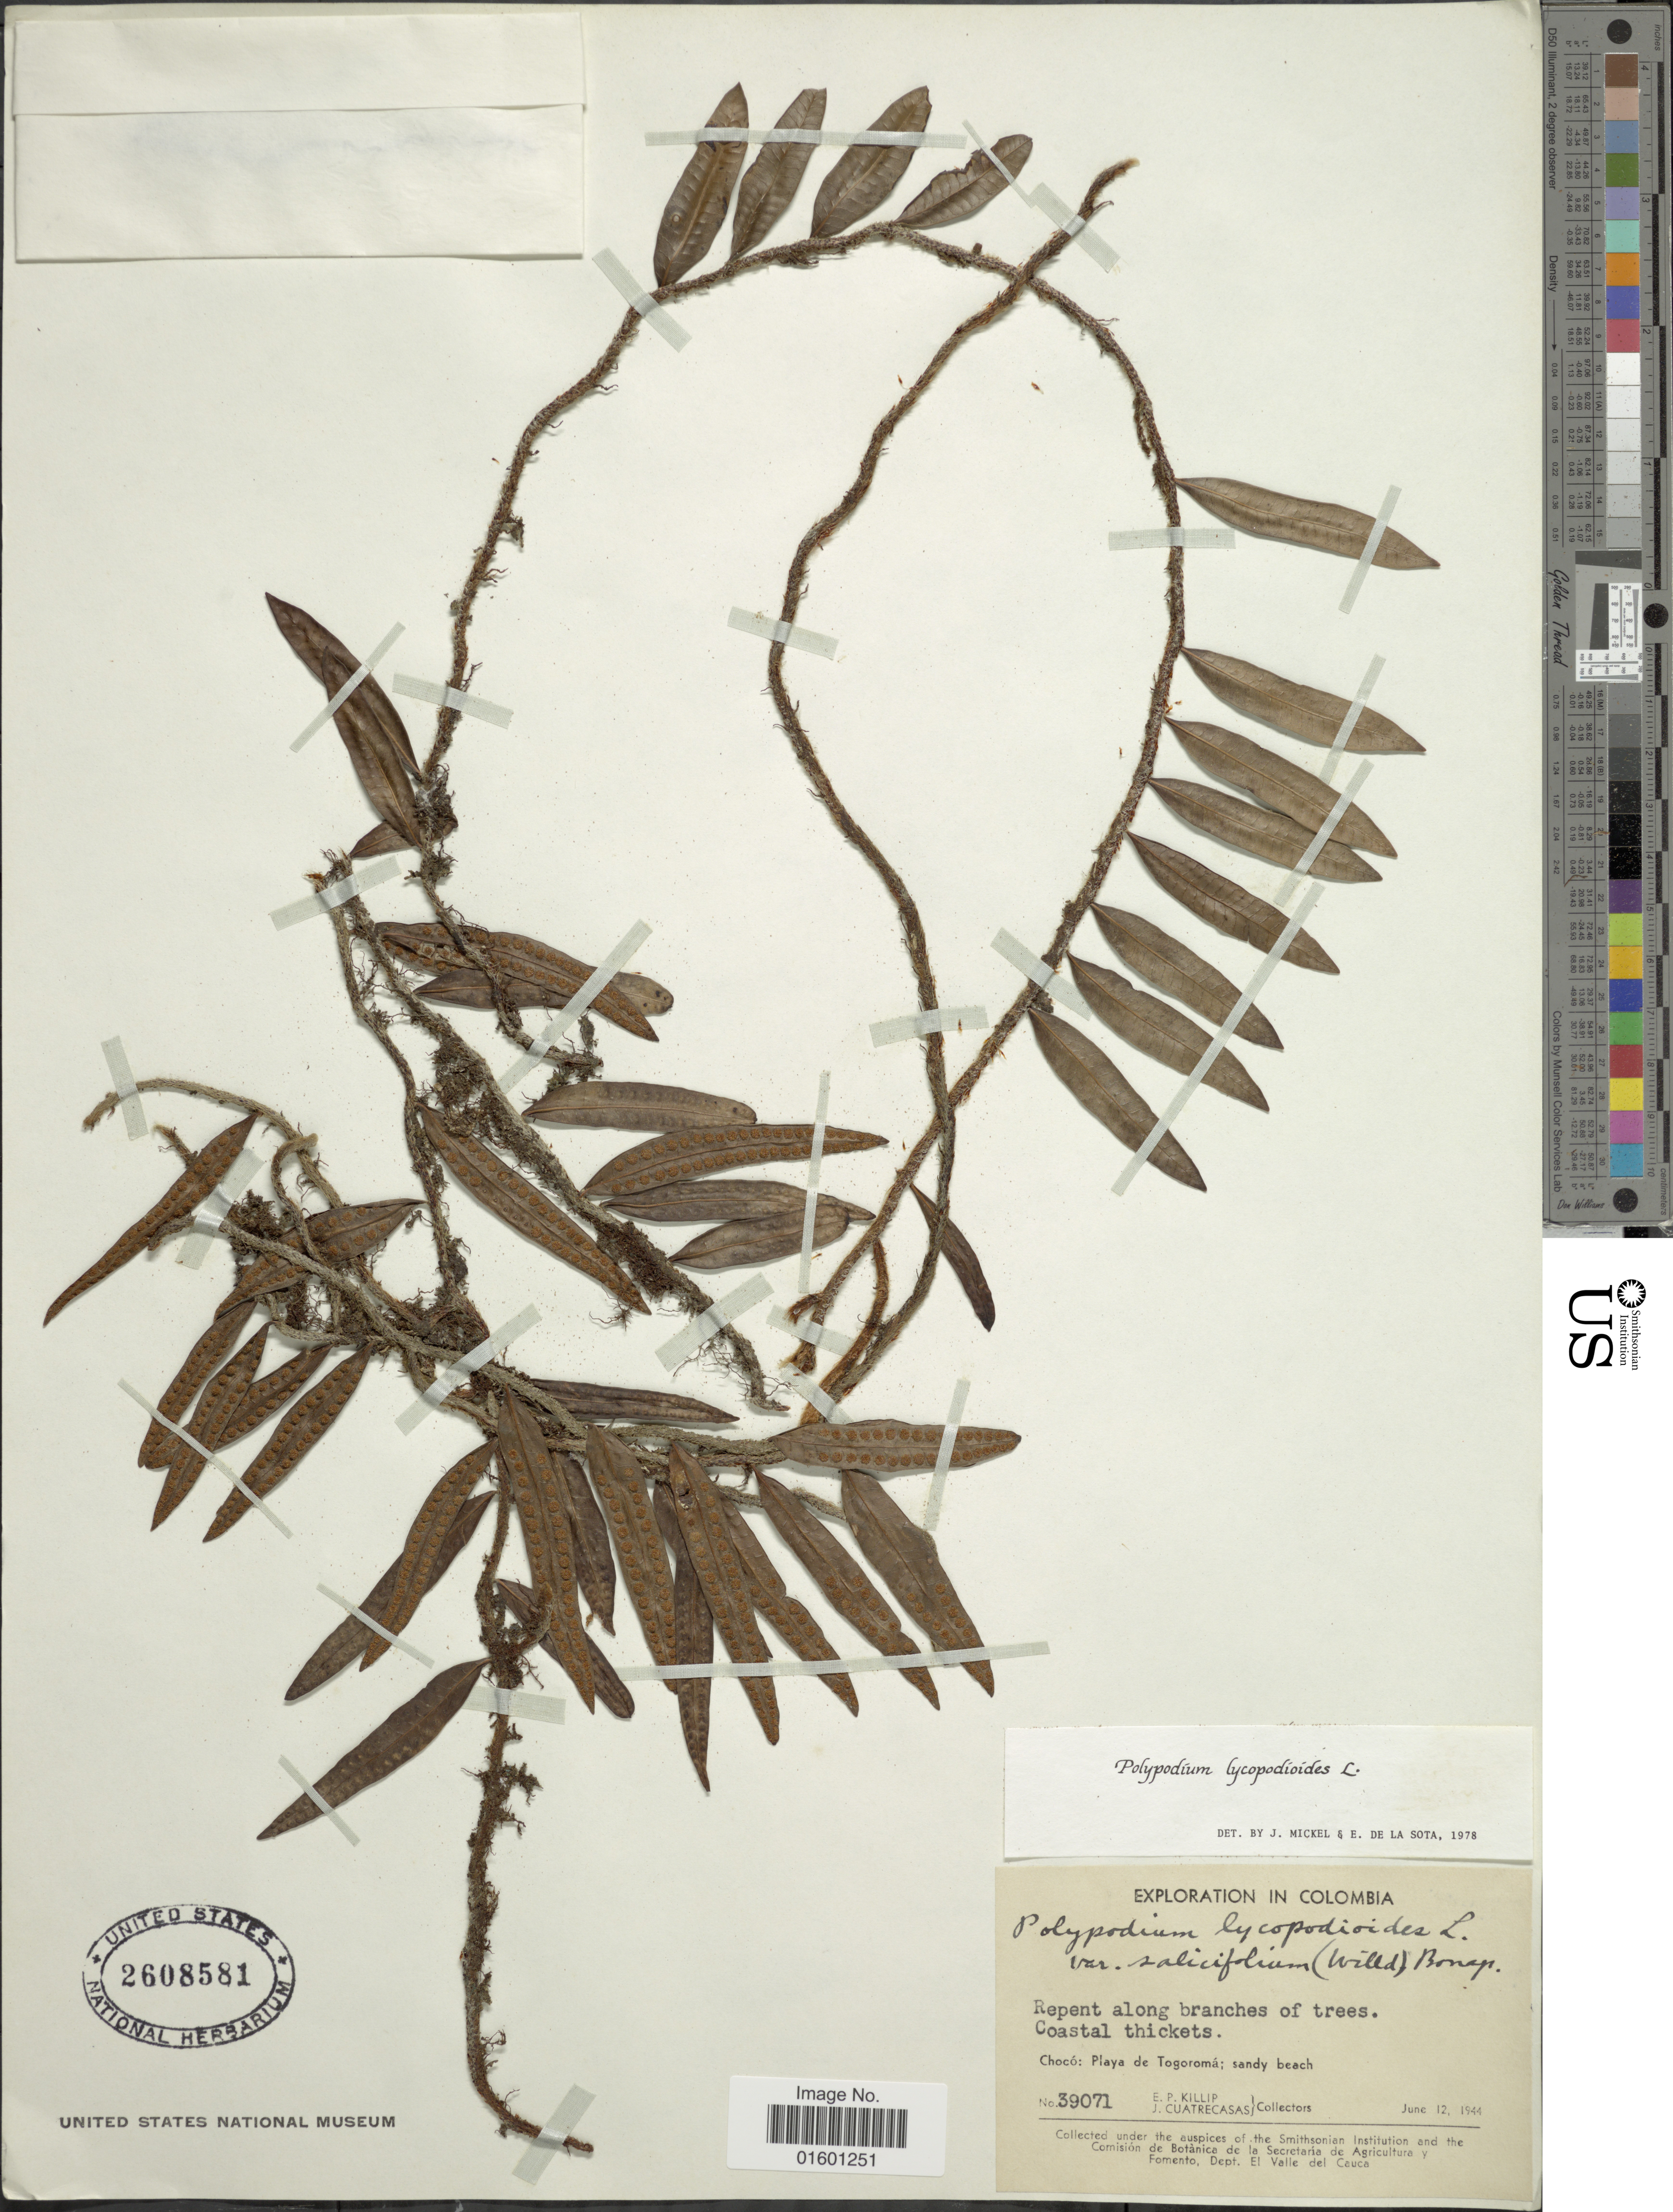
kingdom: Plantae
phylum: Tracheophyta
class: Polypodiopsida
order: Polypodiales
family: Polypodiaceae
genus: Microgramma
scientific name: Microgramma lycopodioides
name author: (L.) Copel.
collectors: E. P. Killip & J. Cuatrecasas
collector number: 39071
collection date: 1944-06-12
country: Colombia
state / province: Chocó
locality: Playa de Togoroma; sandy beach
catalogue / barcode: US 2608581